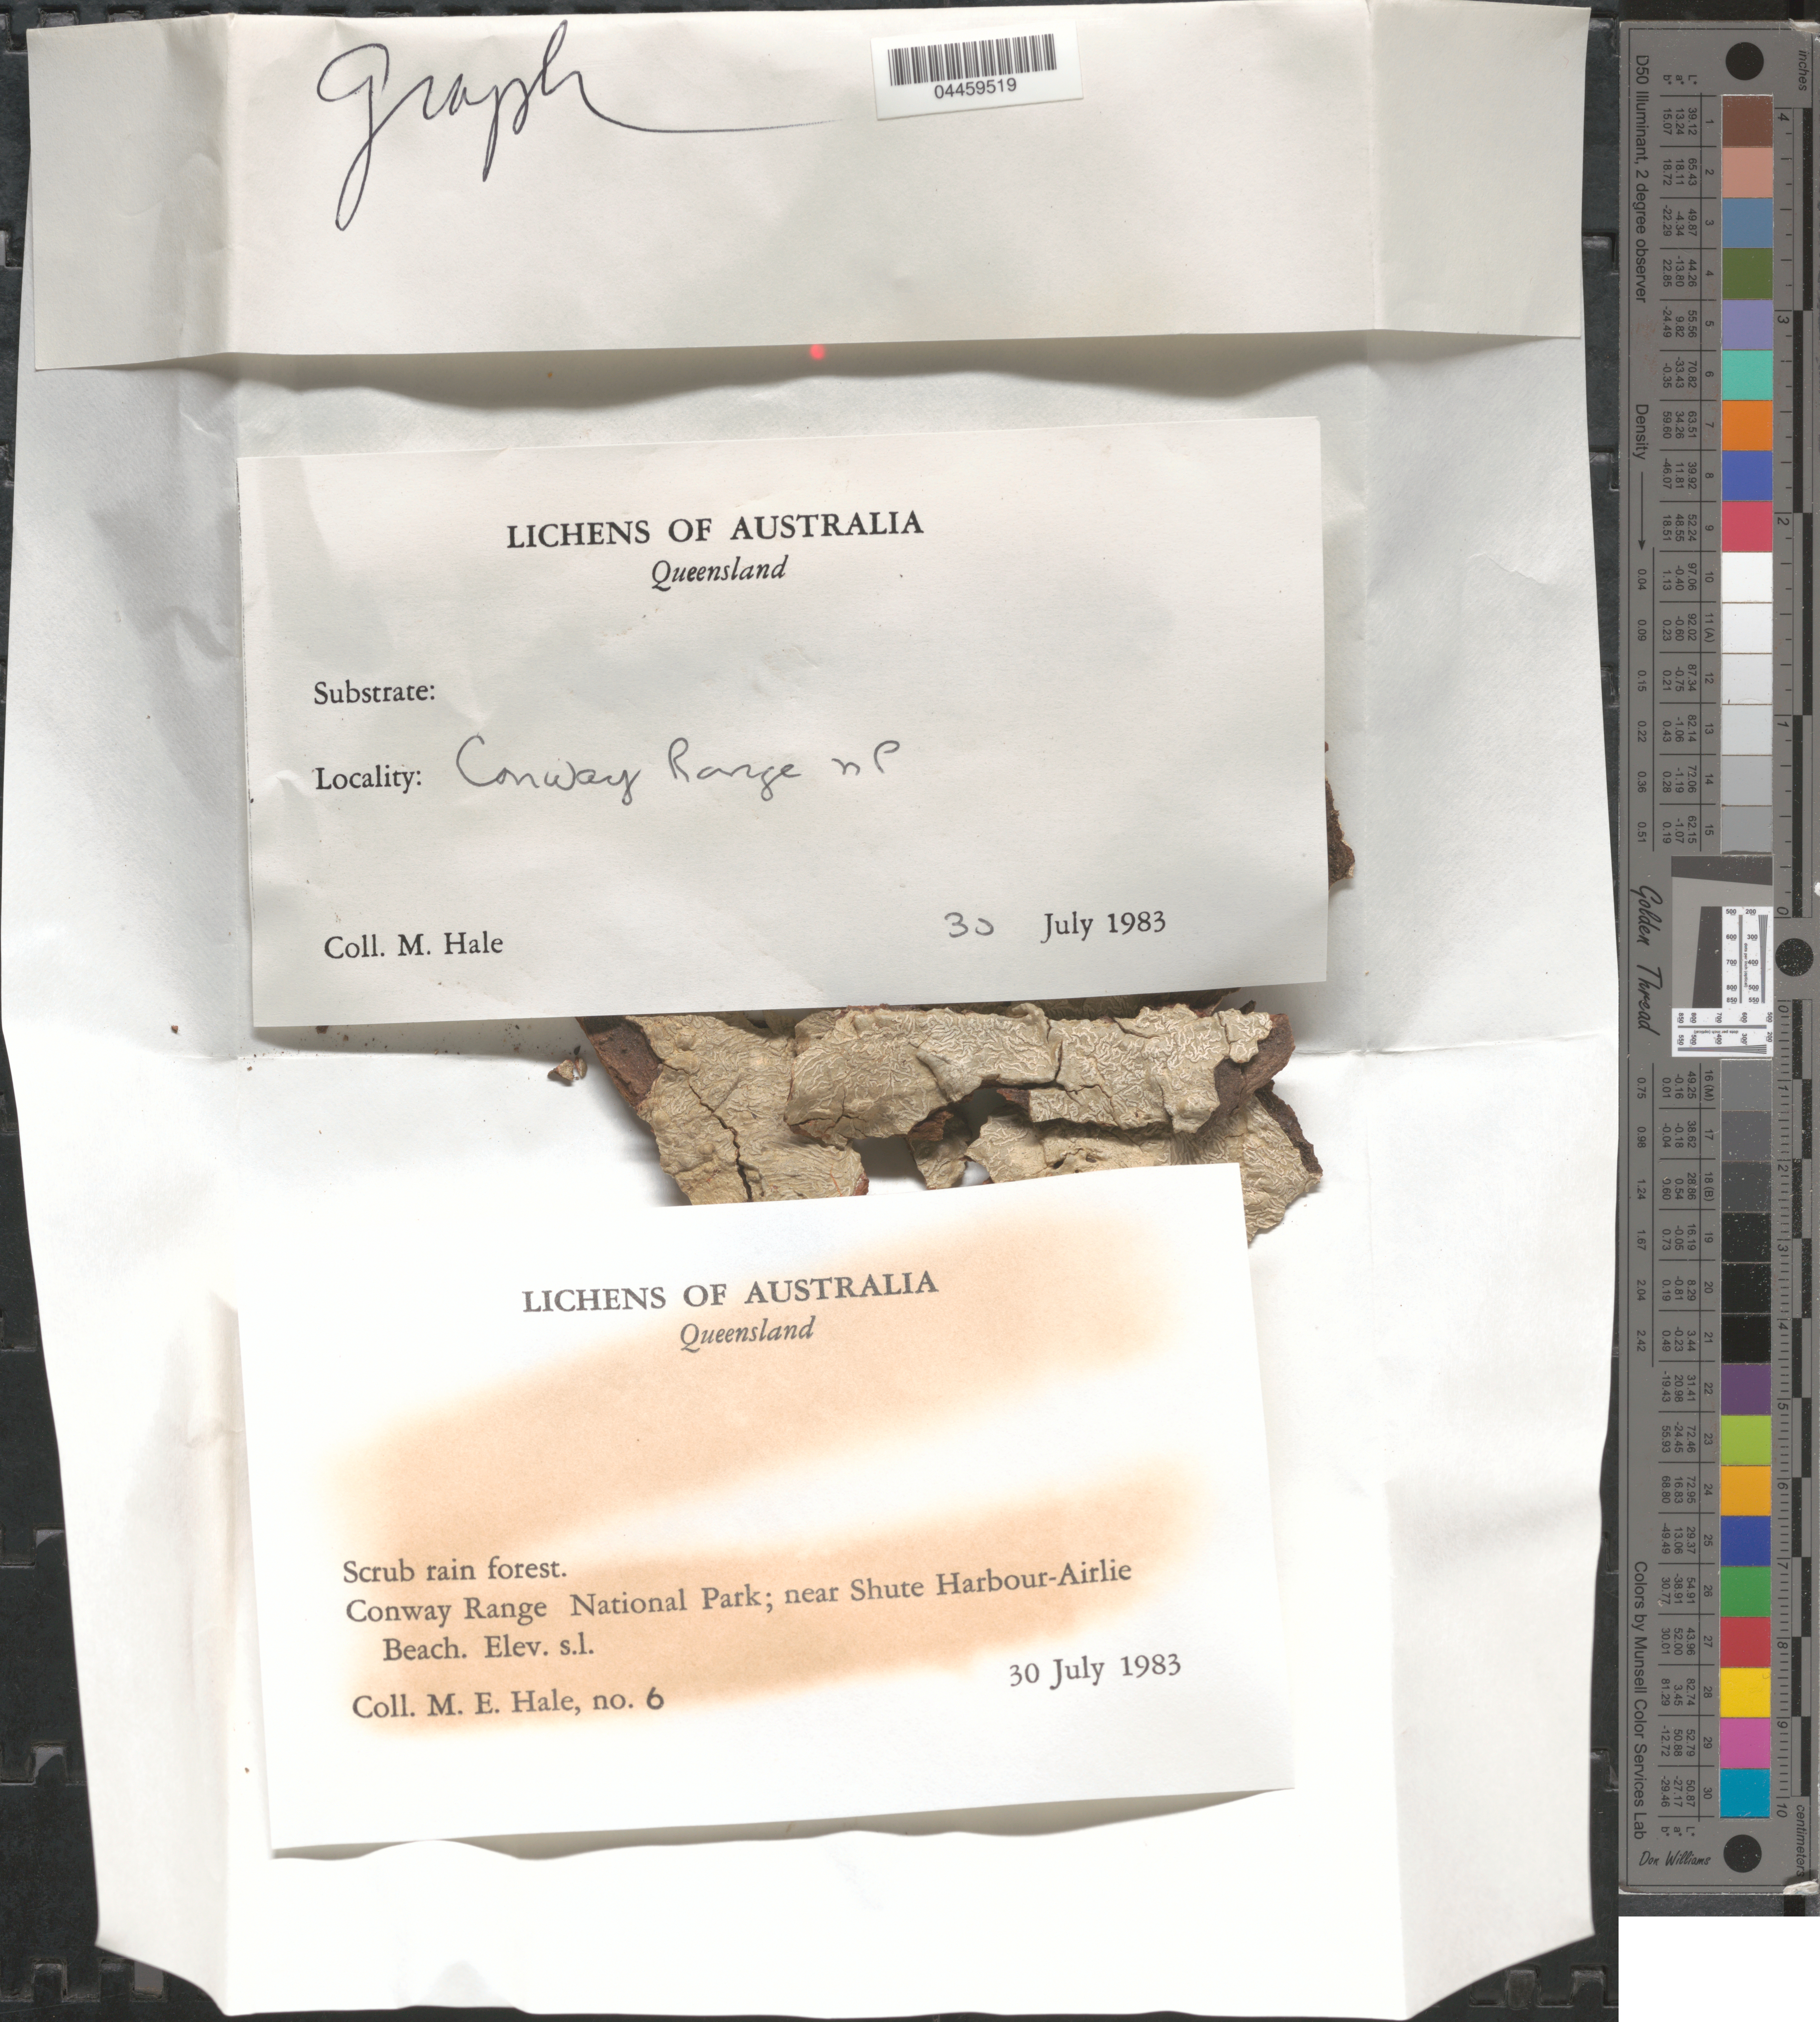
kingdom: Fungi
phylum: Ascomycota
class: Lecanoromycetes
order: Ostropales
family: Graphidaceae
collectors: M. Hale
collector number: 6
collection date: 1983-07-30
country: Australia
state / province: Queensland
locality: Conway Range National Park; near Shute Harbour-Airlie Beach.